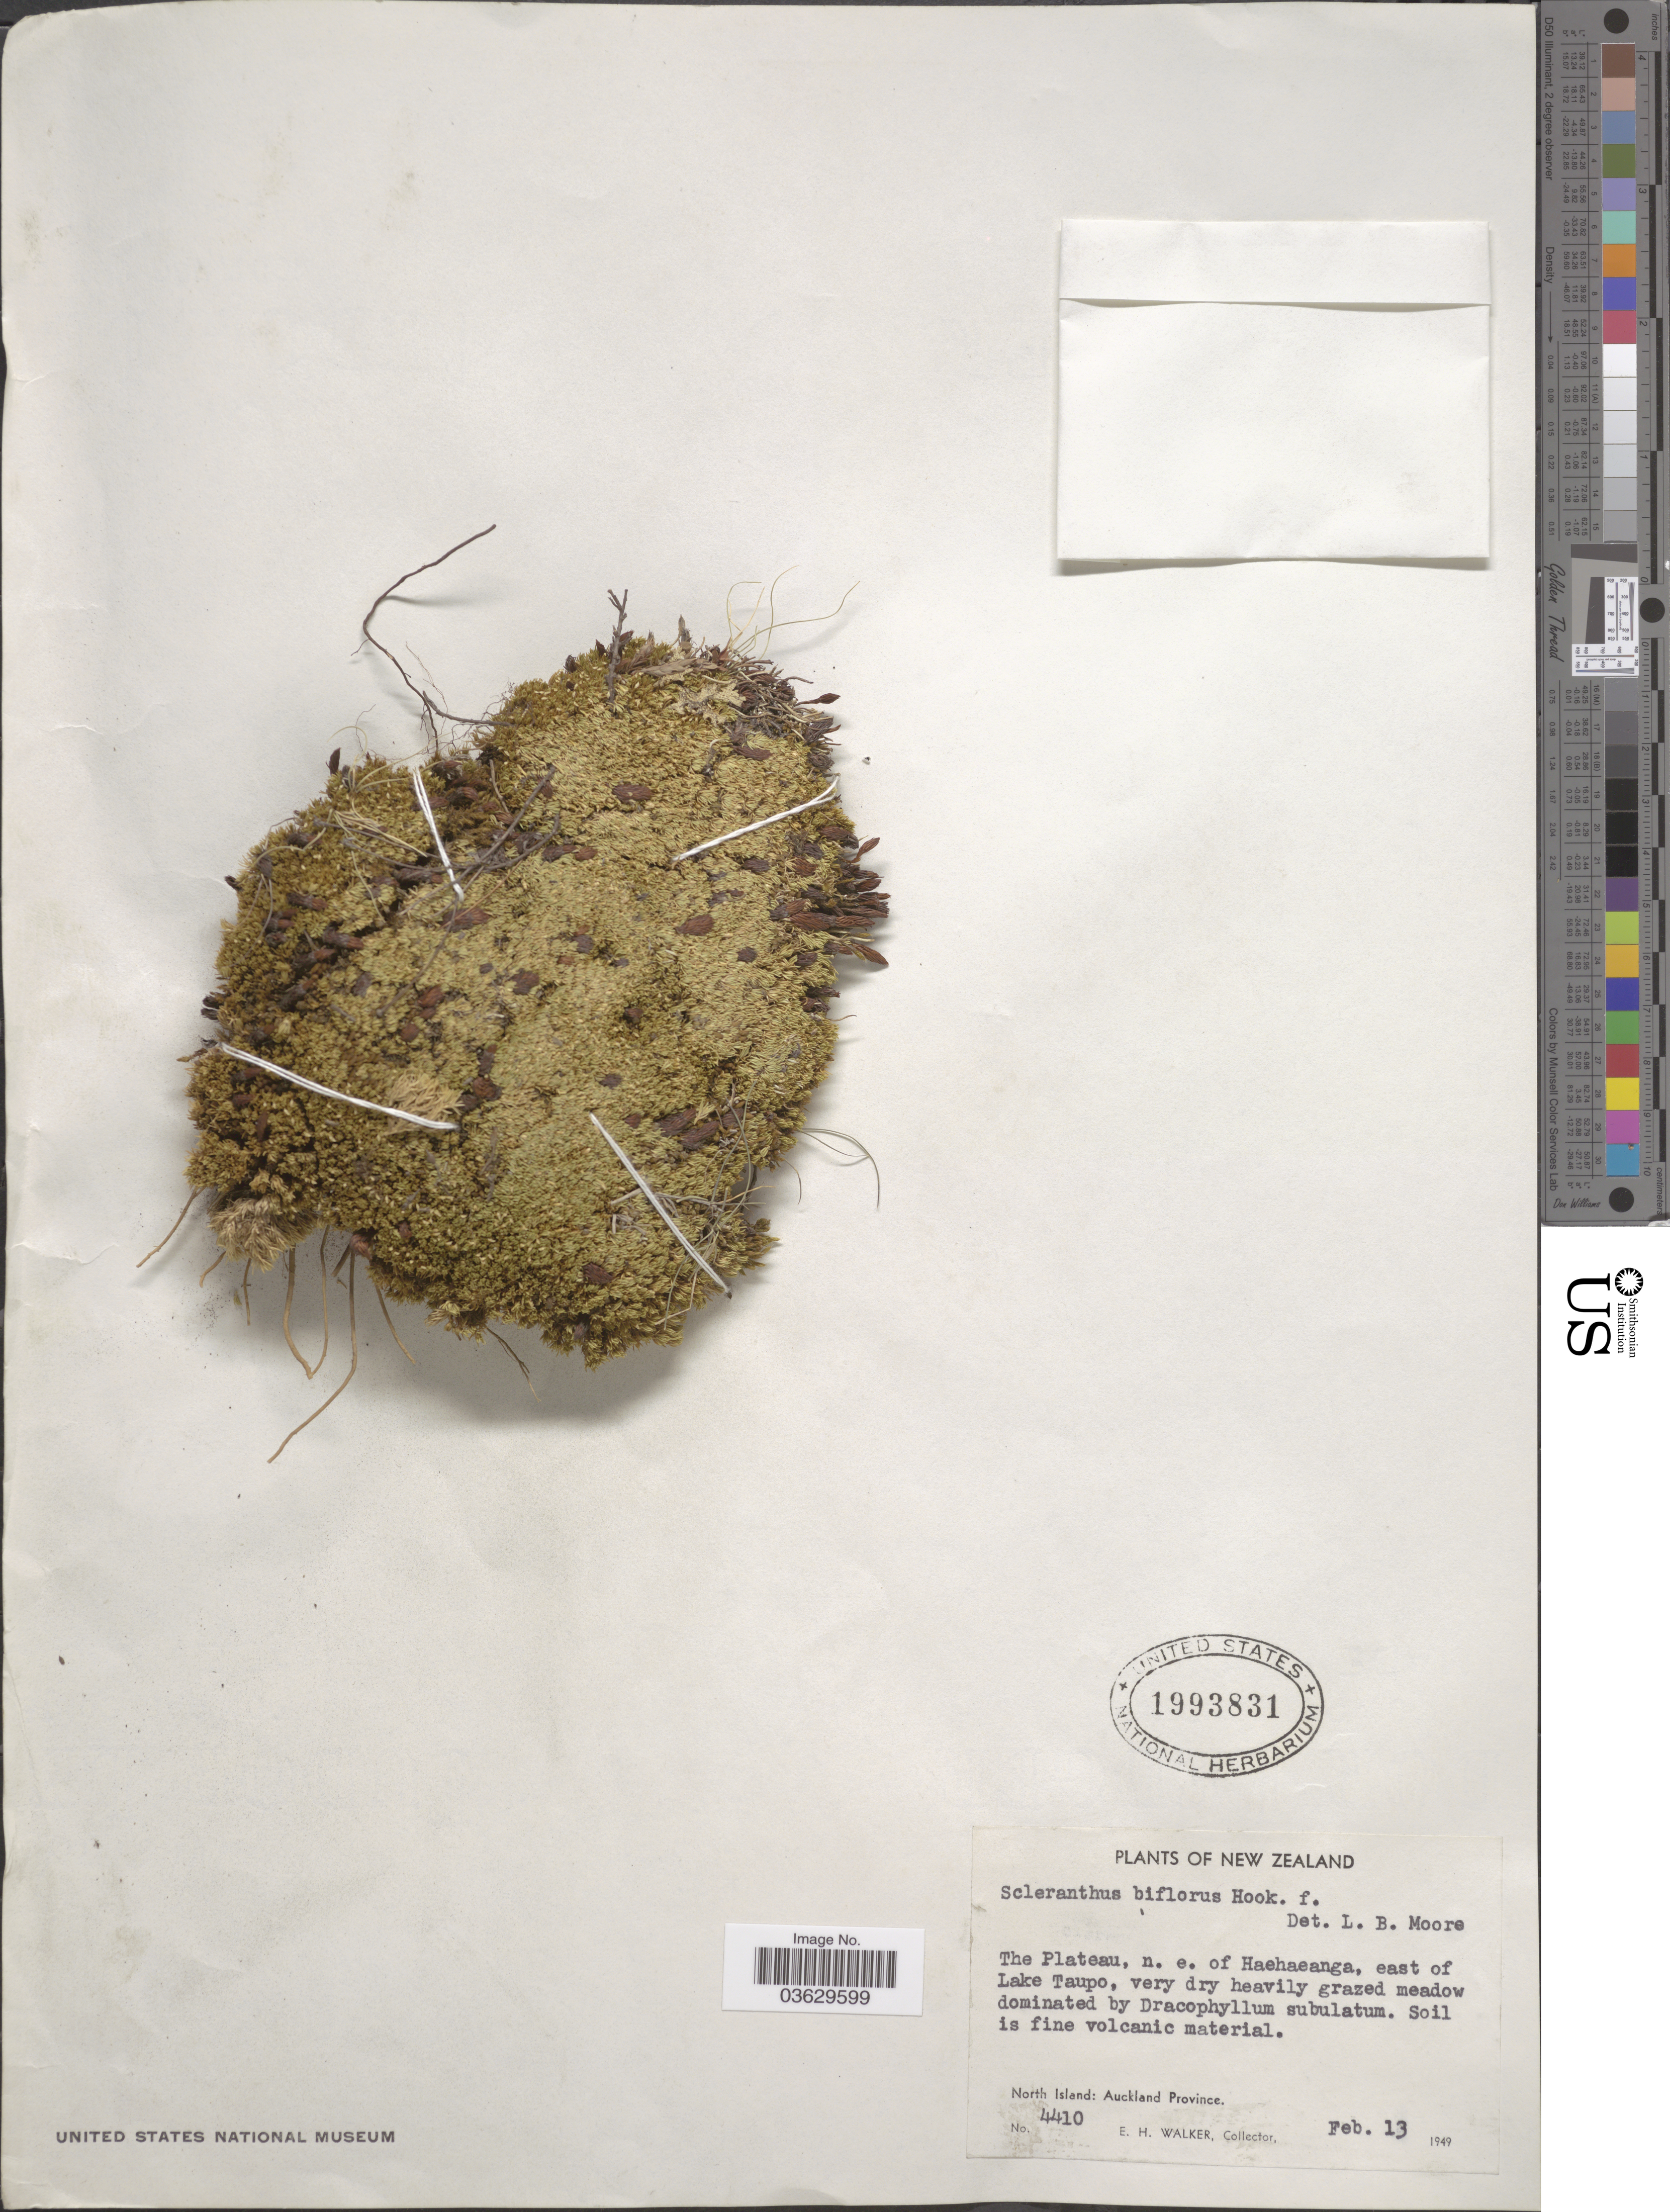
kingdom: Plantae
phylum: Tracheophyta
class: Magnoliopsida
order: Caryophyllales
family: Caryophyllaceae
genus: Scleranthus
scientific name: Scleranthus biflorus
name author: Hook. f.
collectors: E. H. Walker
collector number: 4410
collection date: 1949-02-13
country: New Zealand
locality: The Plateau, n. e. of Haehaeanga, east of Lake Taupo. North Island: Auckland Province.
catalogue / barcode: US 1993831